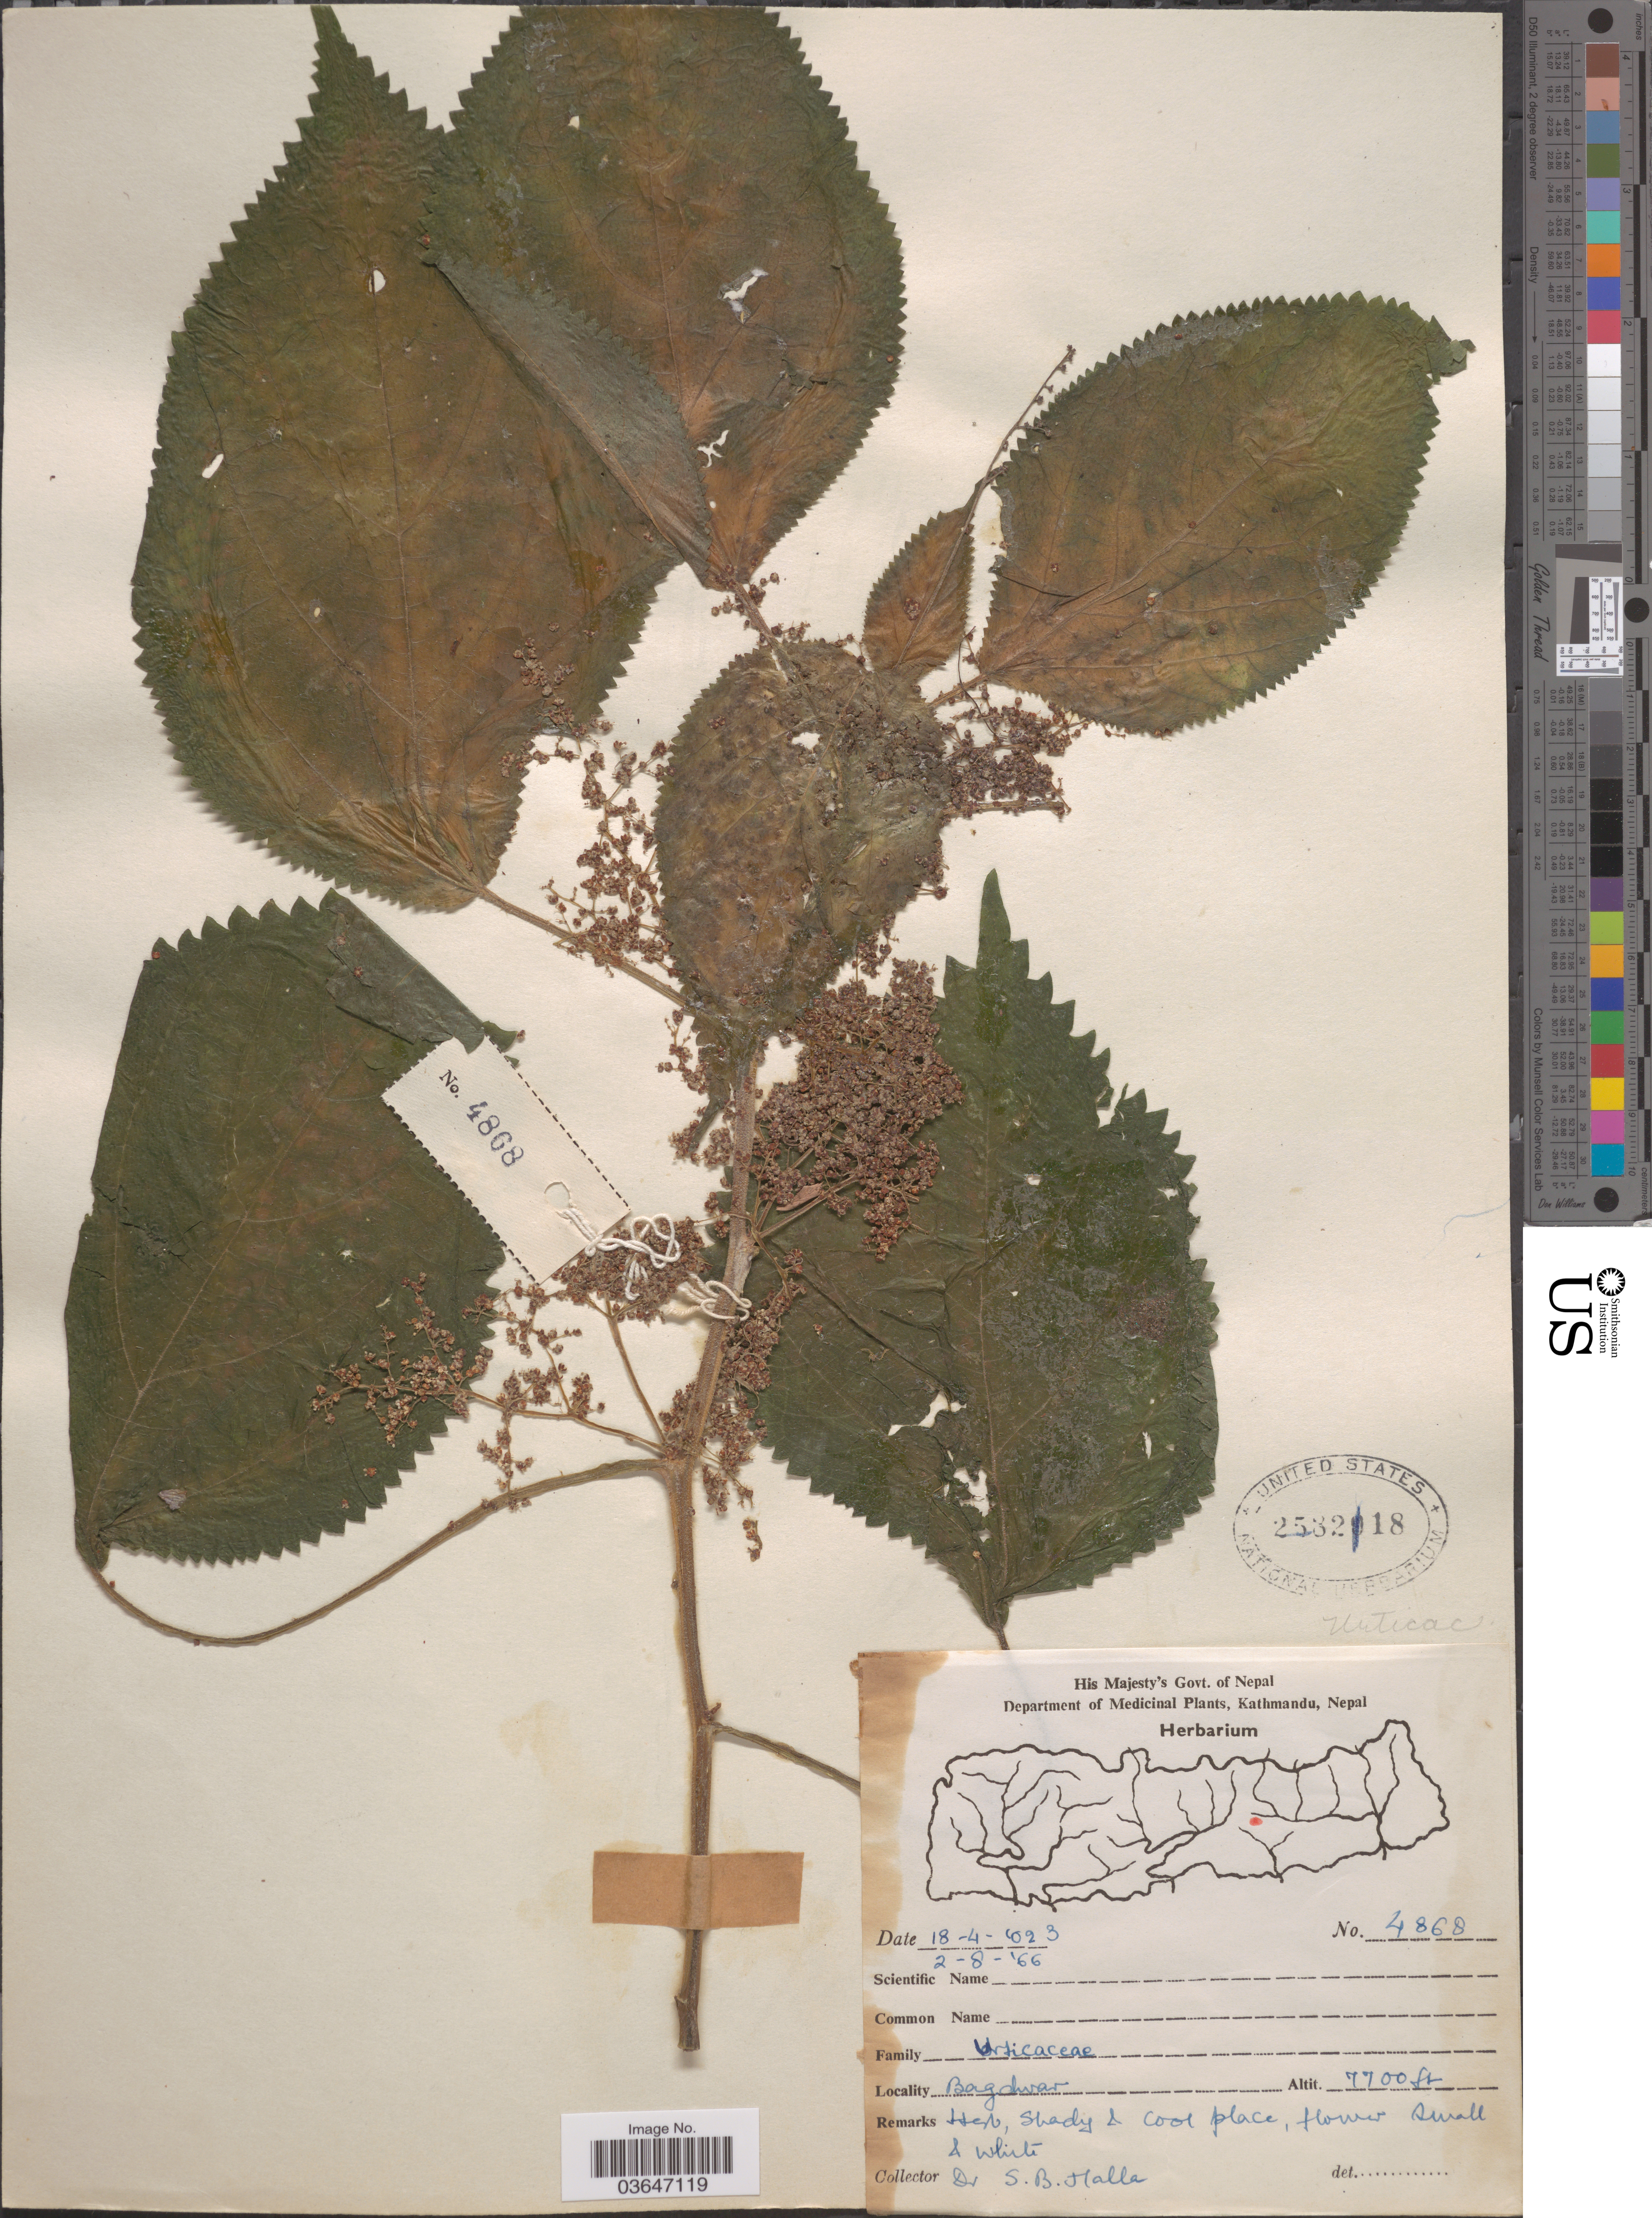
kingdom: Plantae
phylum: Tracheophyta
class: Magnoliopsida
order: Proteales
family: Proteaceae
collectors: S. Malla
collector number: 4868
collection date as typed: Transcribed d/m/y: 2/8/66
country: Nepal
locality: Bagdwar.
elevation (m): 2347